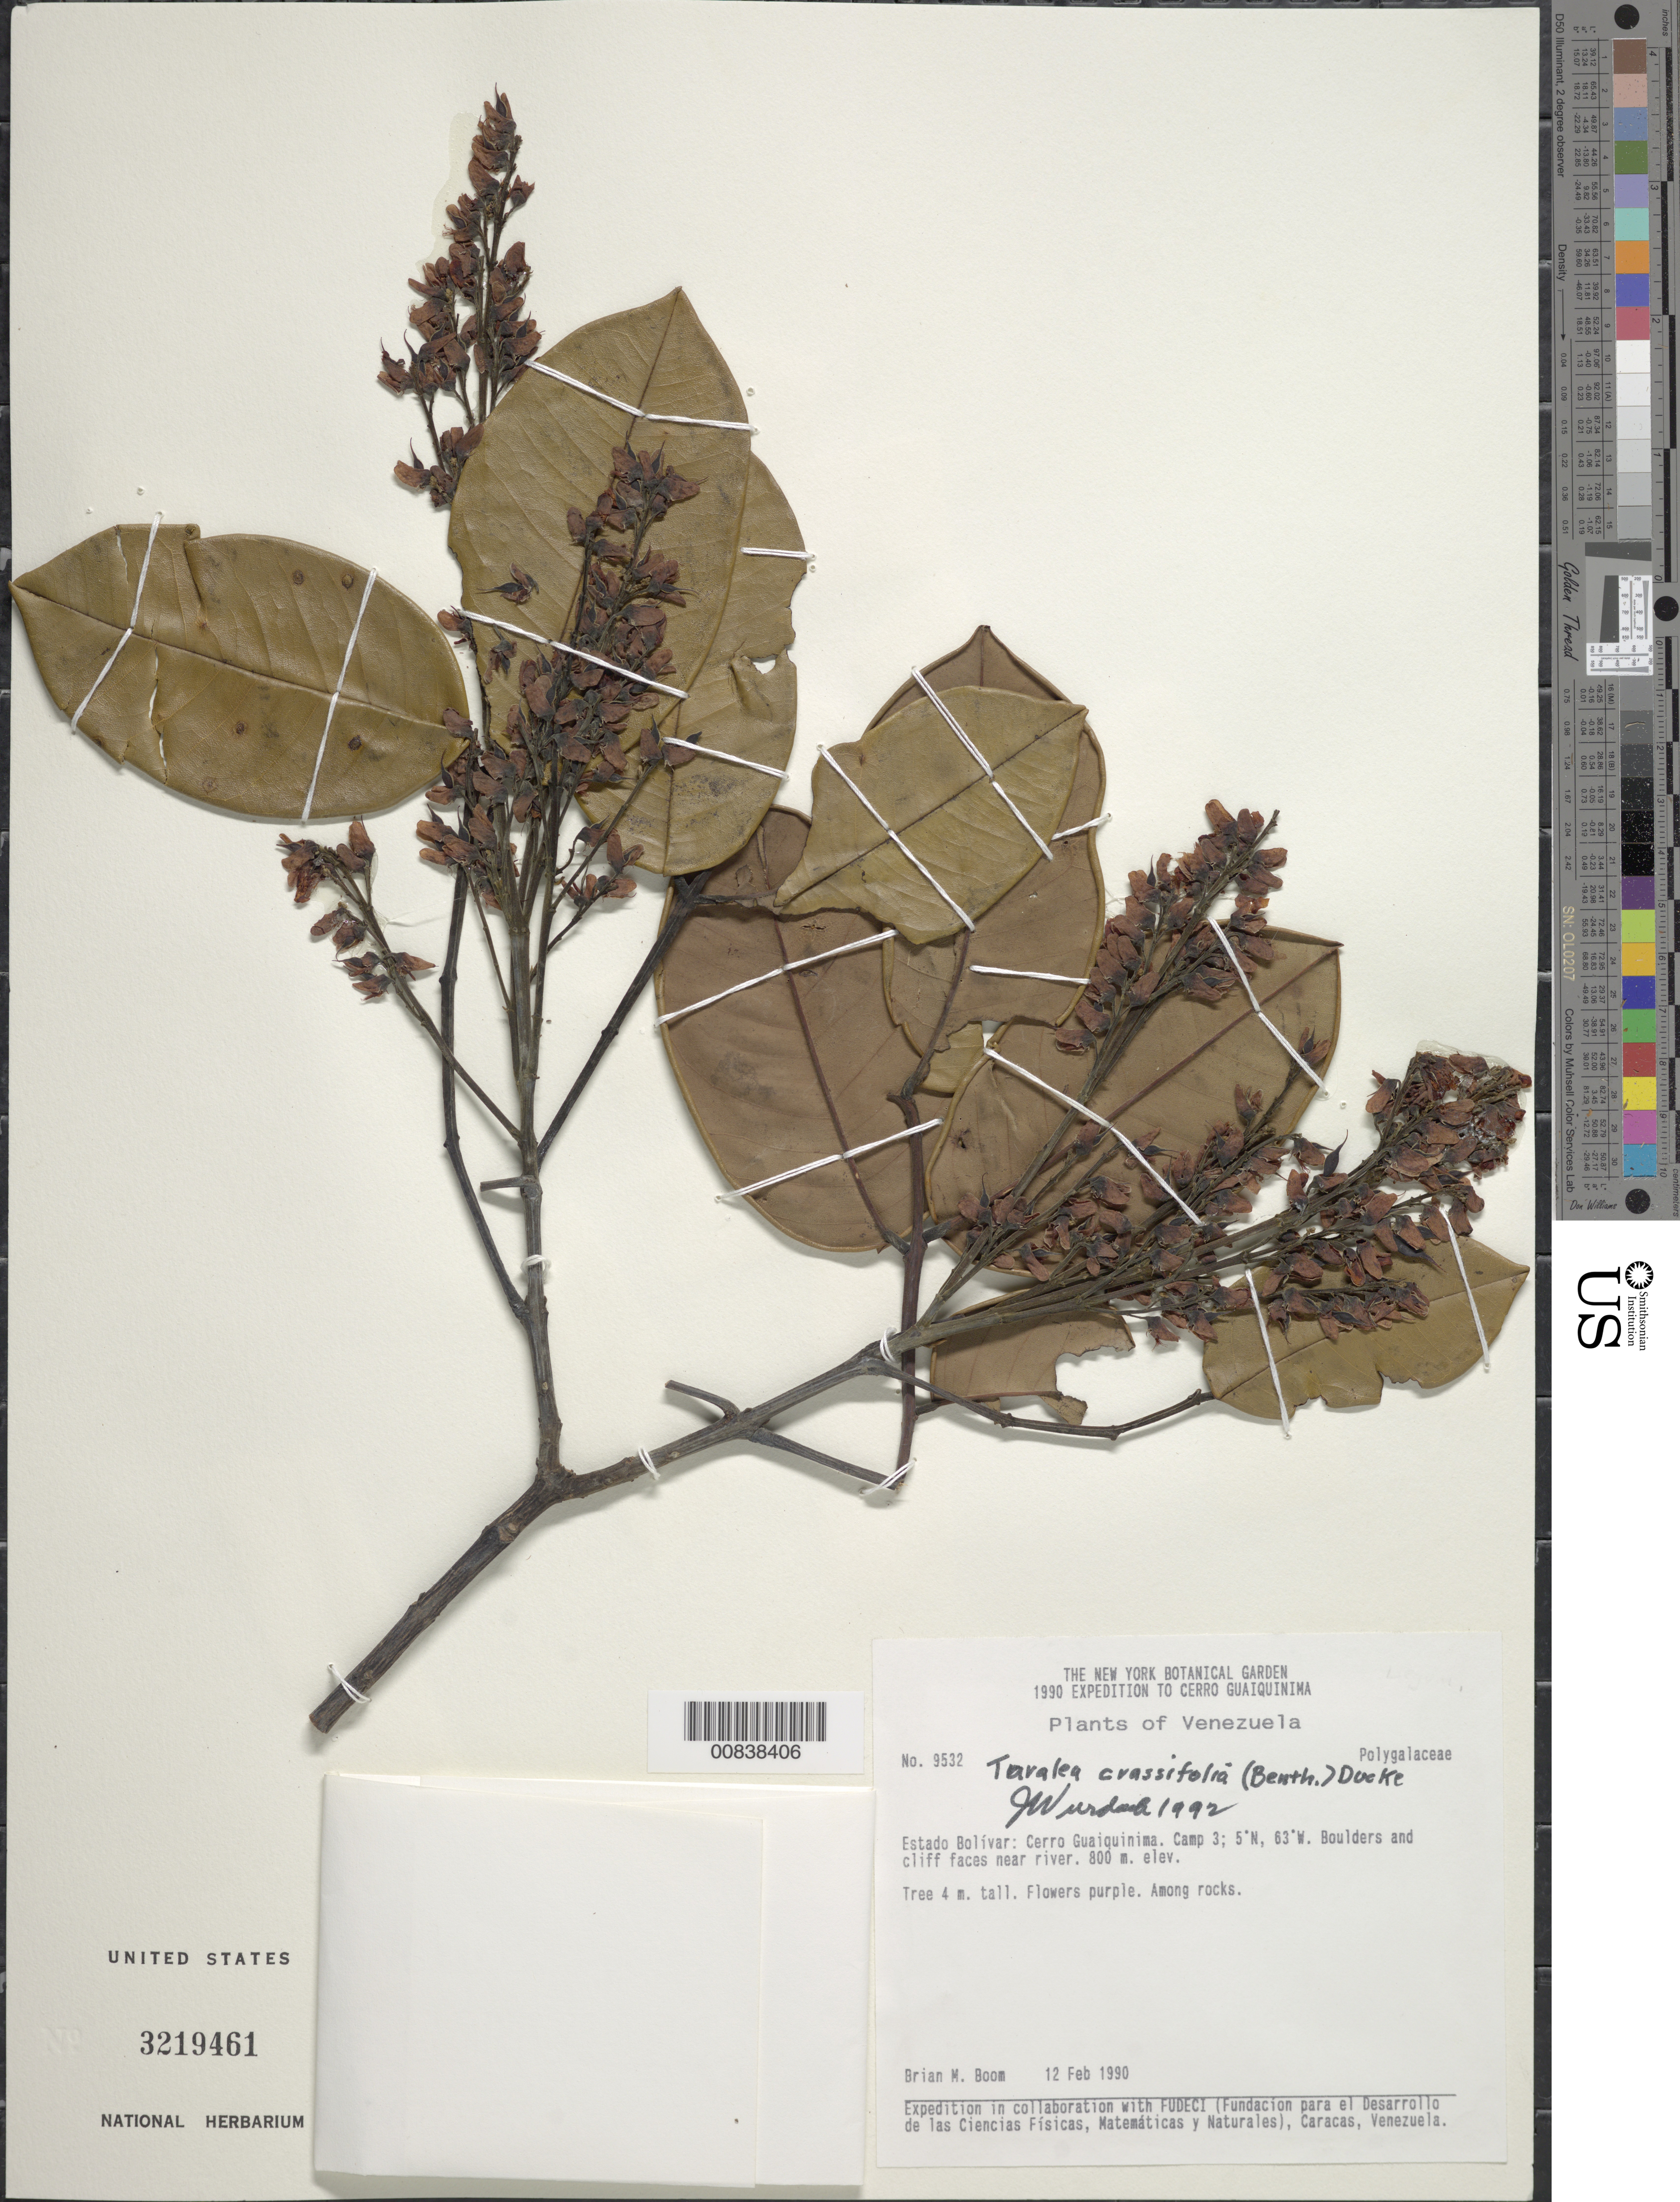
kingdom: Plantae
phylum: Tracheophyta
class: Magnoliopsida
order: Fabales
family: Fabaceae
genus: Taralea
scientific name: Taralea crassifolia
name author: (Spruce ex Benth.) Ducke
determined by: Wurdack, John J., (US), US (UNITED STATES)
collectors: B. M. Boom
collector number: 9532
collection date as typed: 12-Feb-90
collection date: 1990-02-12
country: Venezuela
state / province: Bolívar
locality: Cerro Guaiquinima, Camp 3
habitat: Boulders & cliff faces near river; among rocks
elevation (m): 800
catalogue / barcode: US 3219461